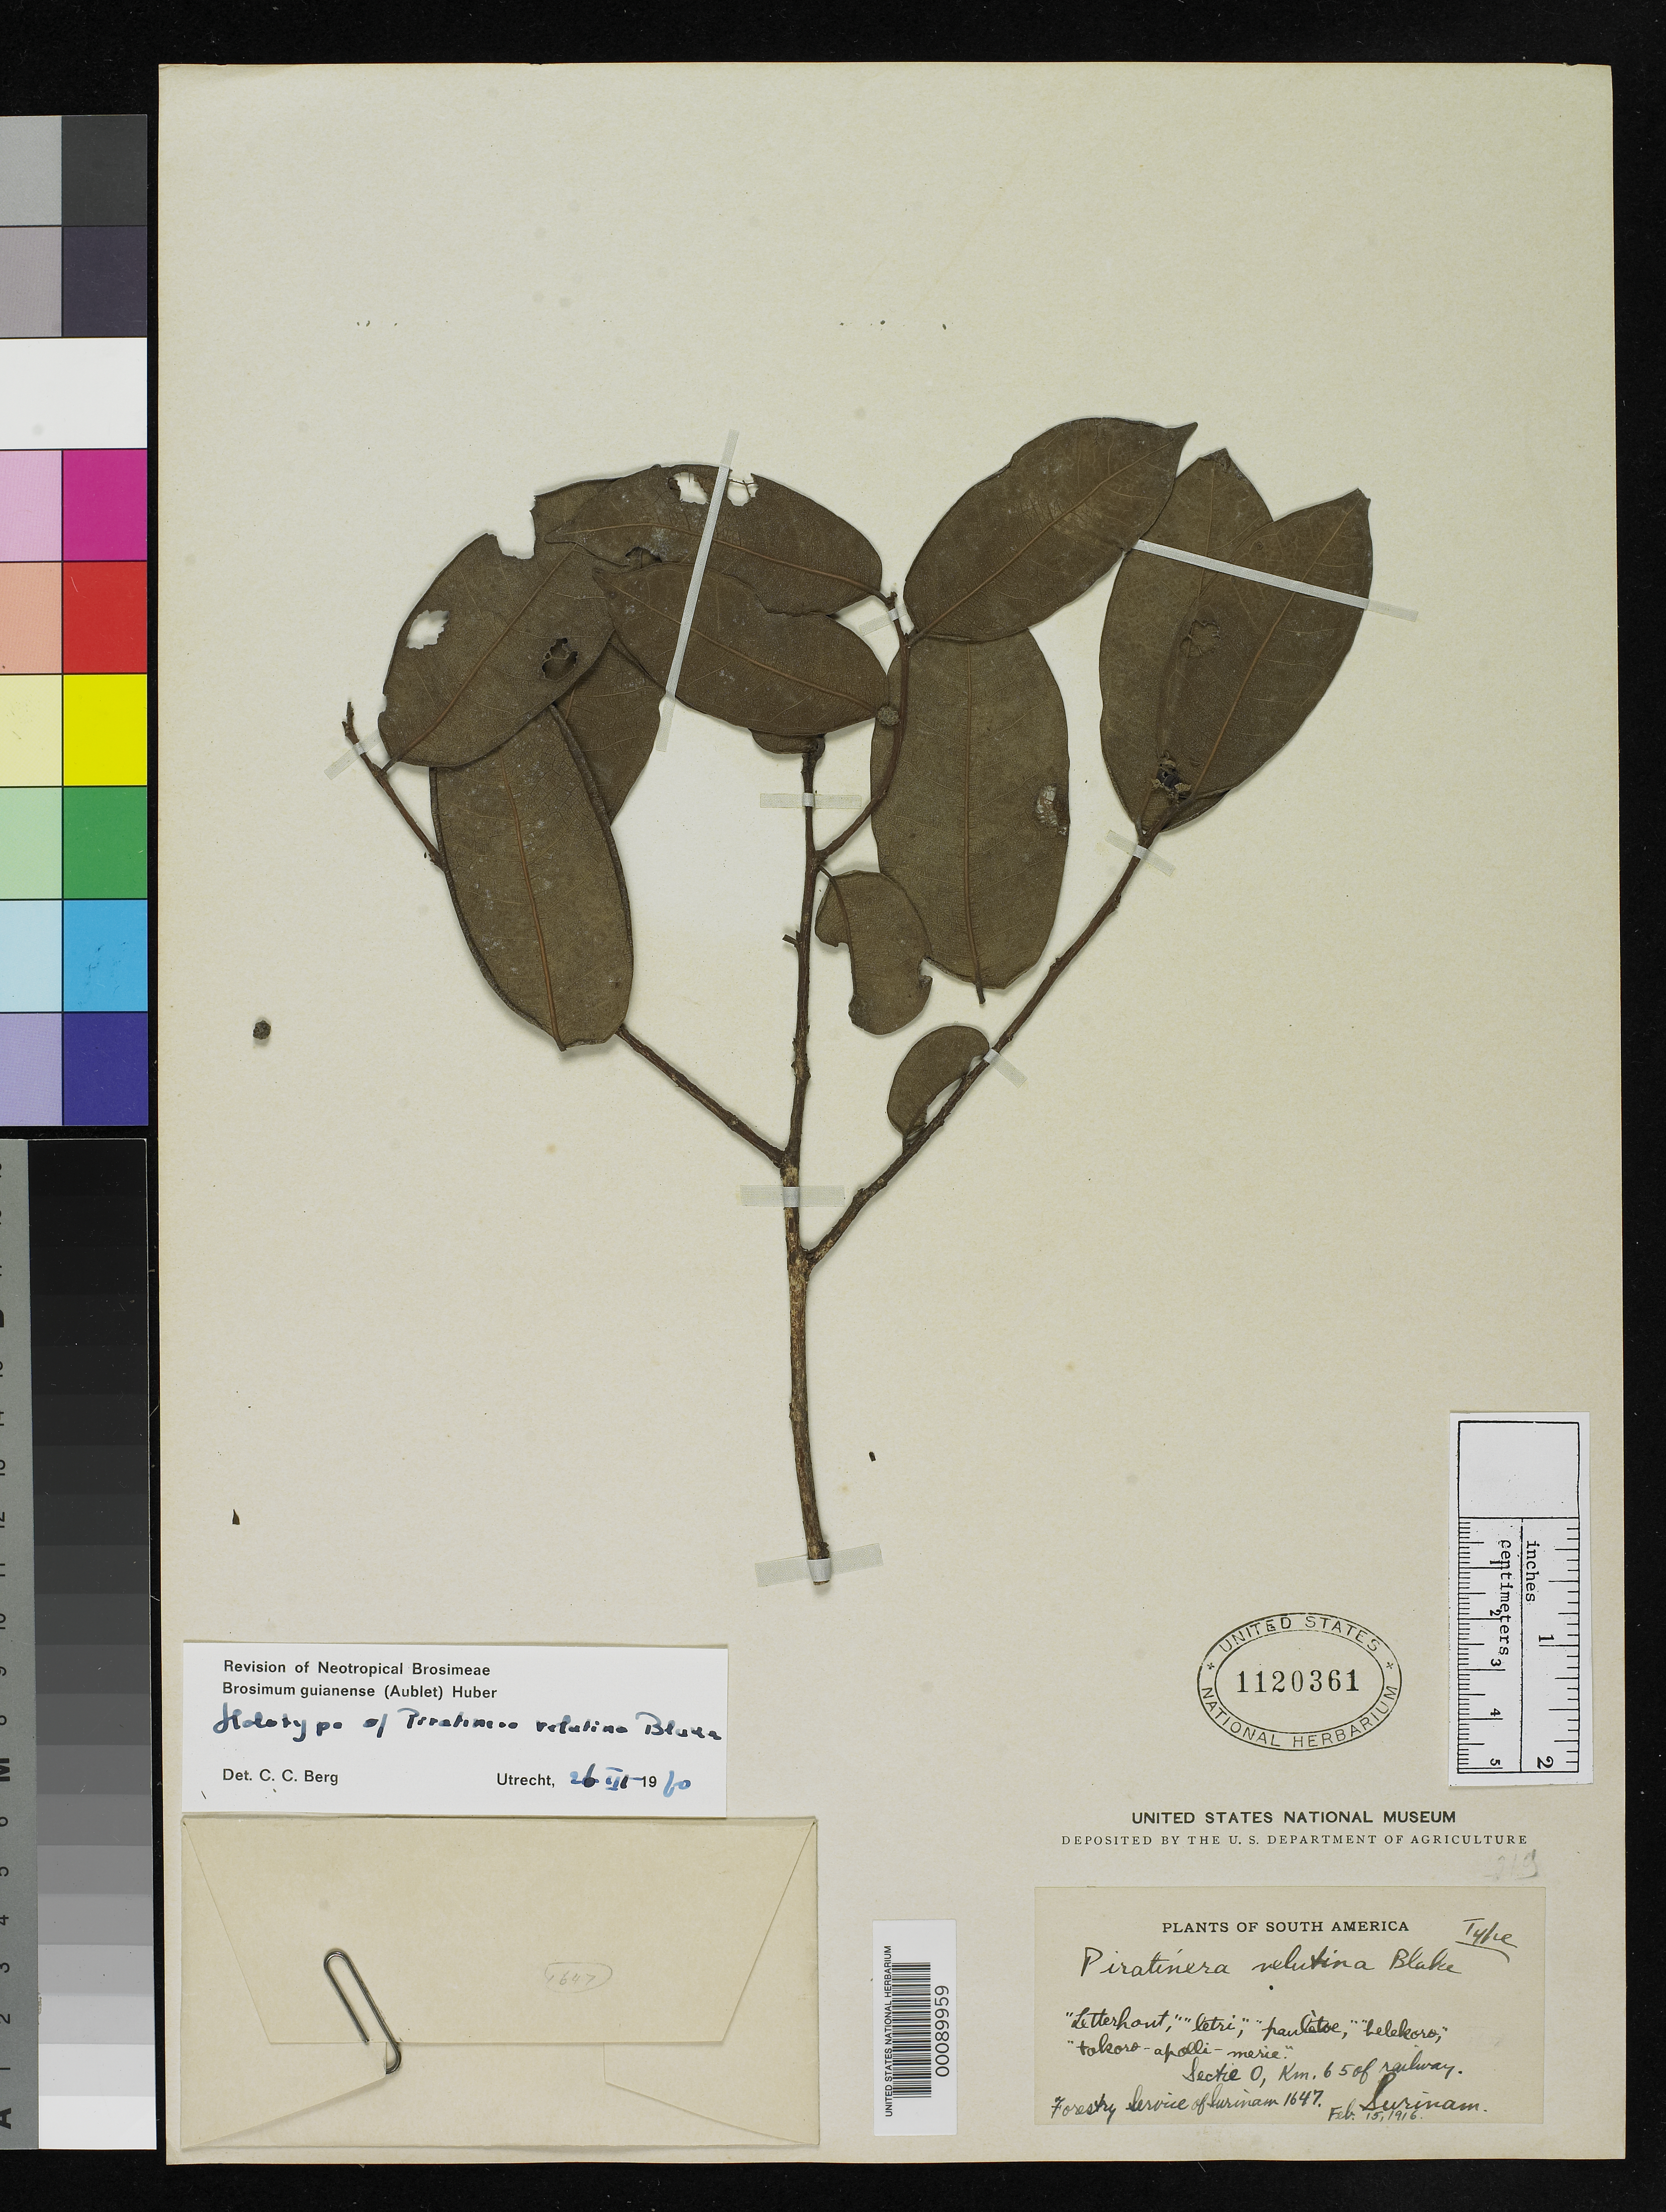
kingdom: Plantae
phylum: Tracheophyta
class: Magnoliopsida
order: Rosales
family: Moraceae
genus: Piratinera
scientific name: Piratinera velutina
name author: S.F. Blake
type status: Holotype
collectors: ex herb. B.W.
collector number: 1647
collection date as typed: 15 Feb 1916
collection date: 1916-02-15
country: Suriname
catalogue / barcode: US 1120361